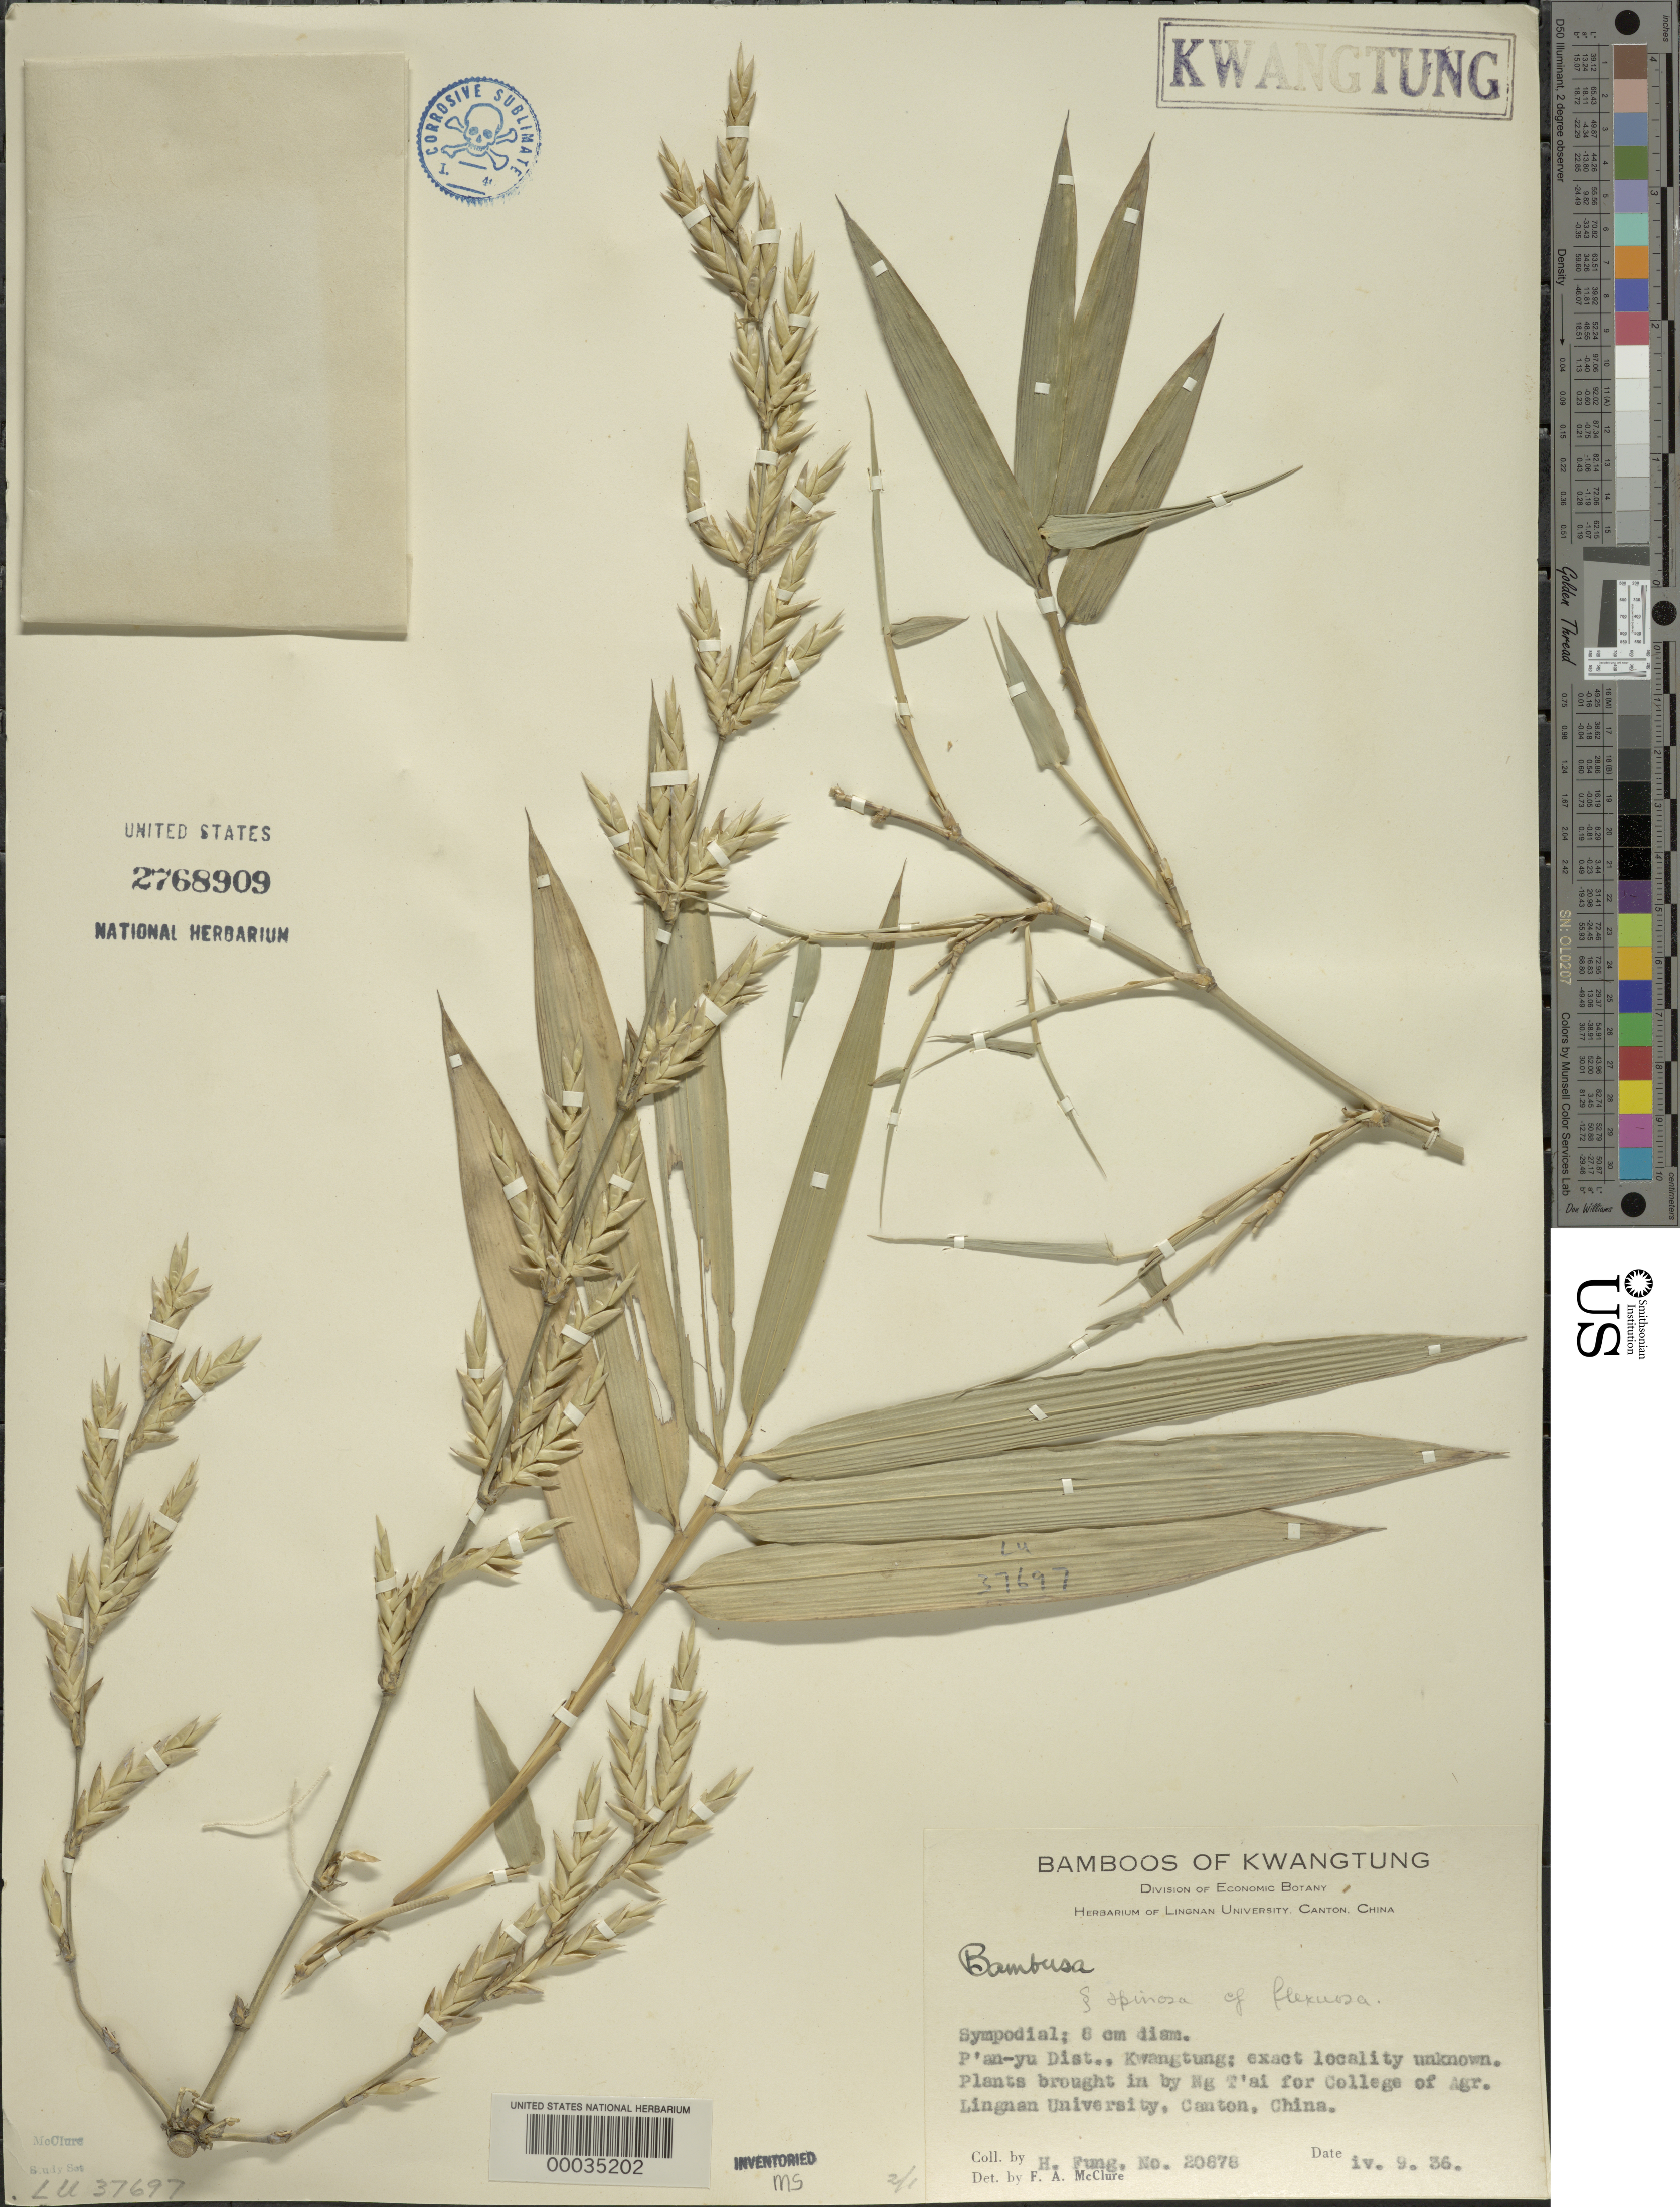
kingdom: Plantae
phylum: Tracheophyta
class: Liliopsida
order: Poales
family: Poaceae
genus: Bambusa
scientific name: Bambusa sp.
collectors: H. L. Fung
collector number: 20878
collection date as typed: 09 Apr 1936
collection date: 1936-04-09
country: China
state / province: Guangdong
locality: P'an-yu, lingnan university agriculture college, canton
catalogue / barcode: US 2768909